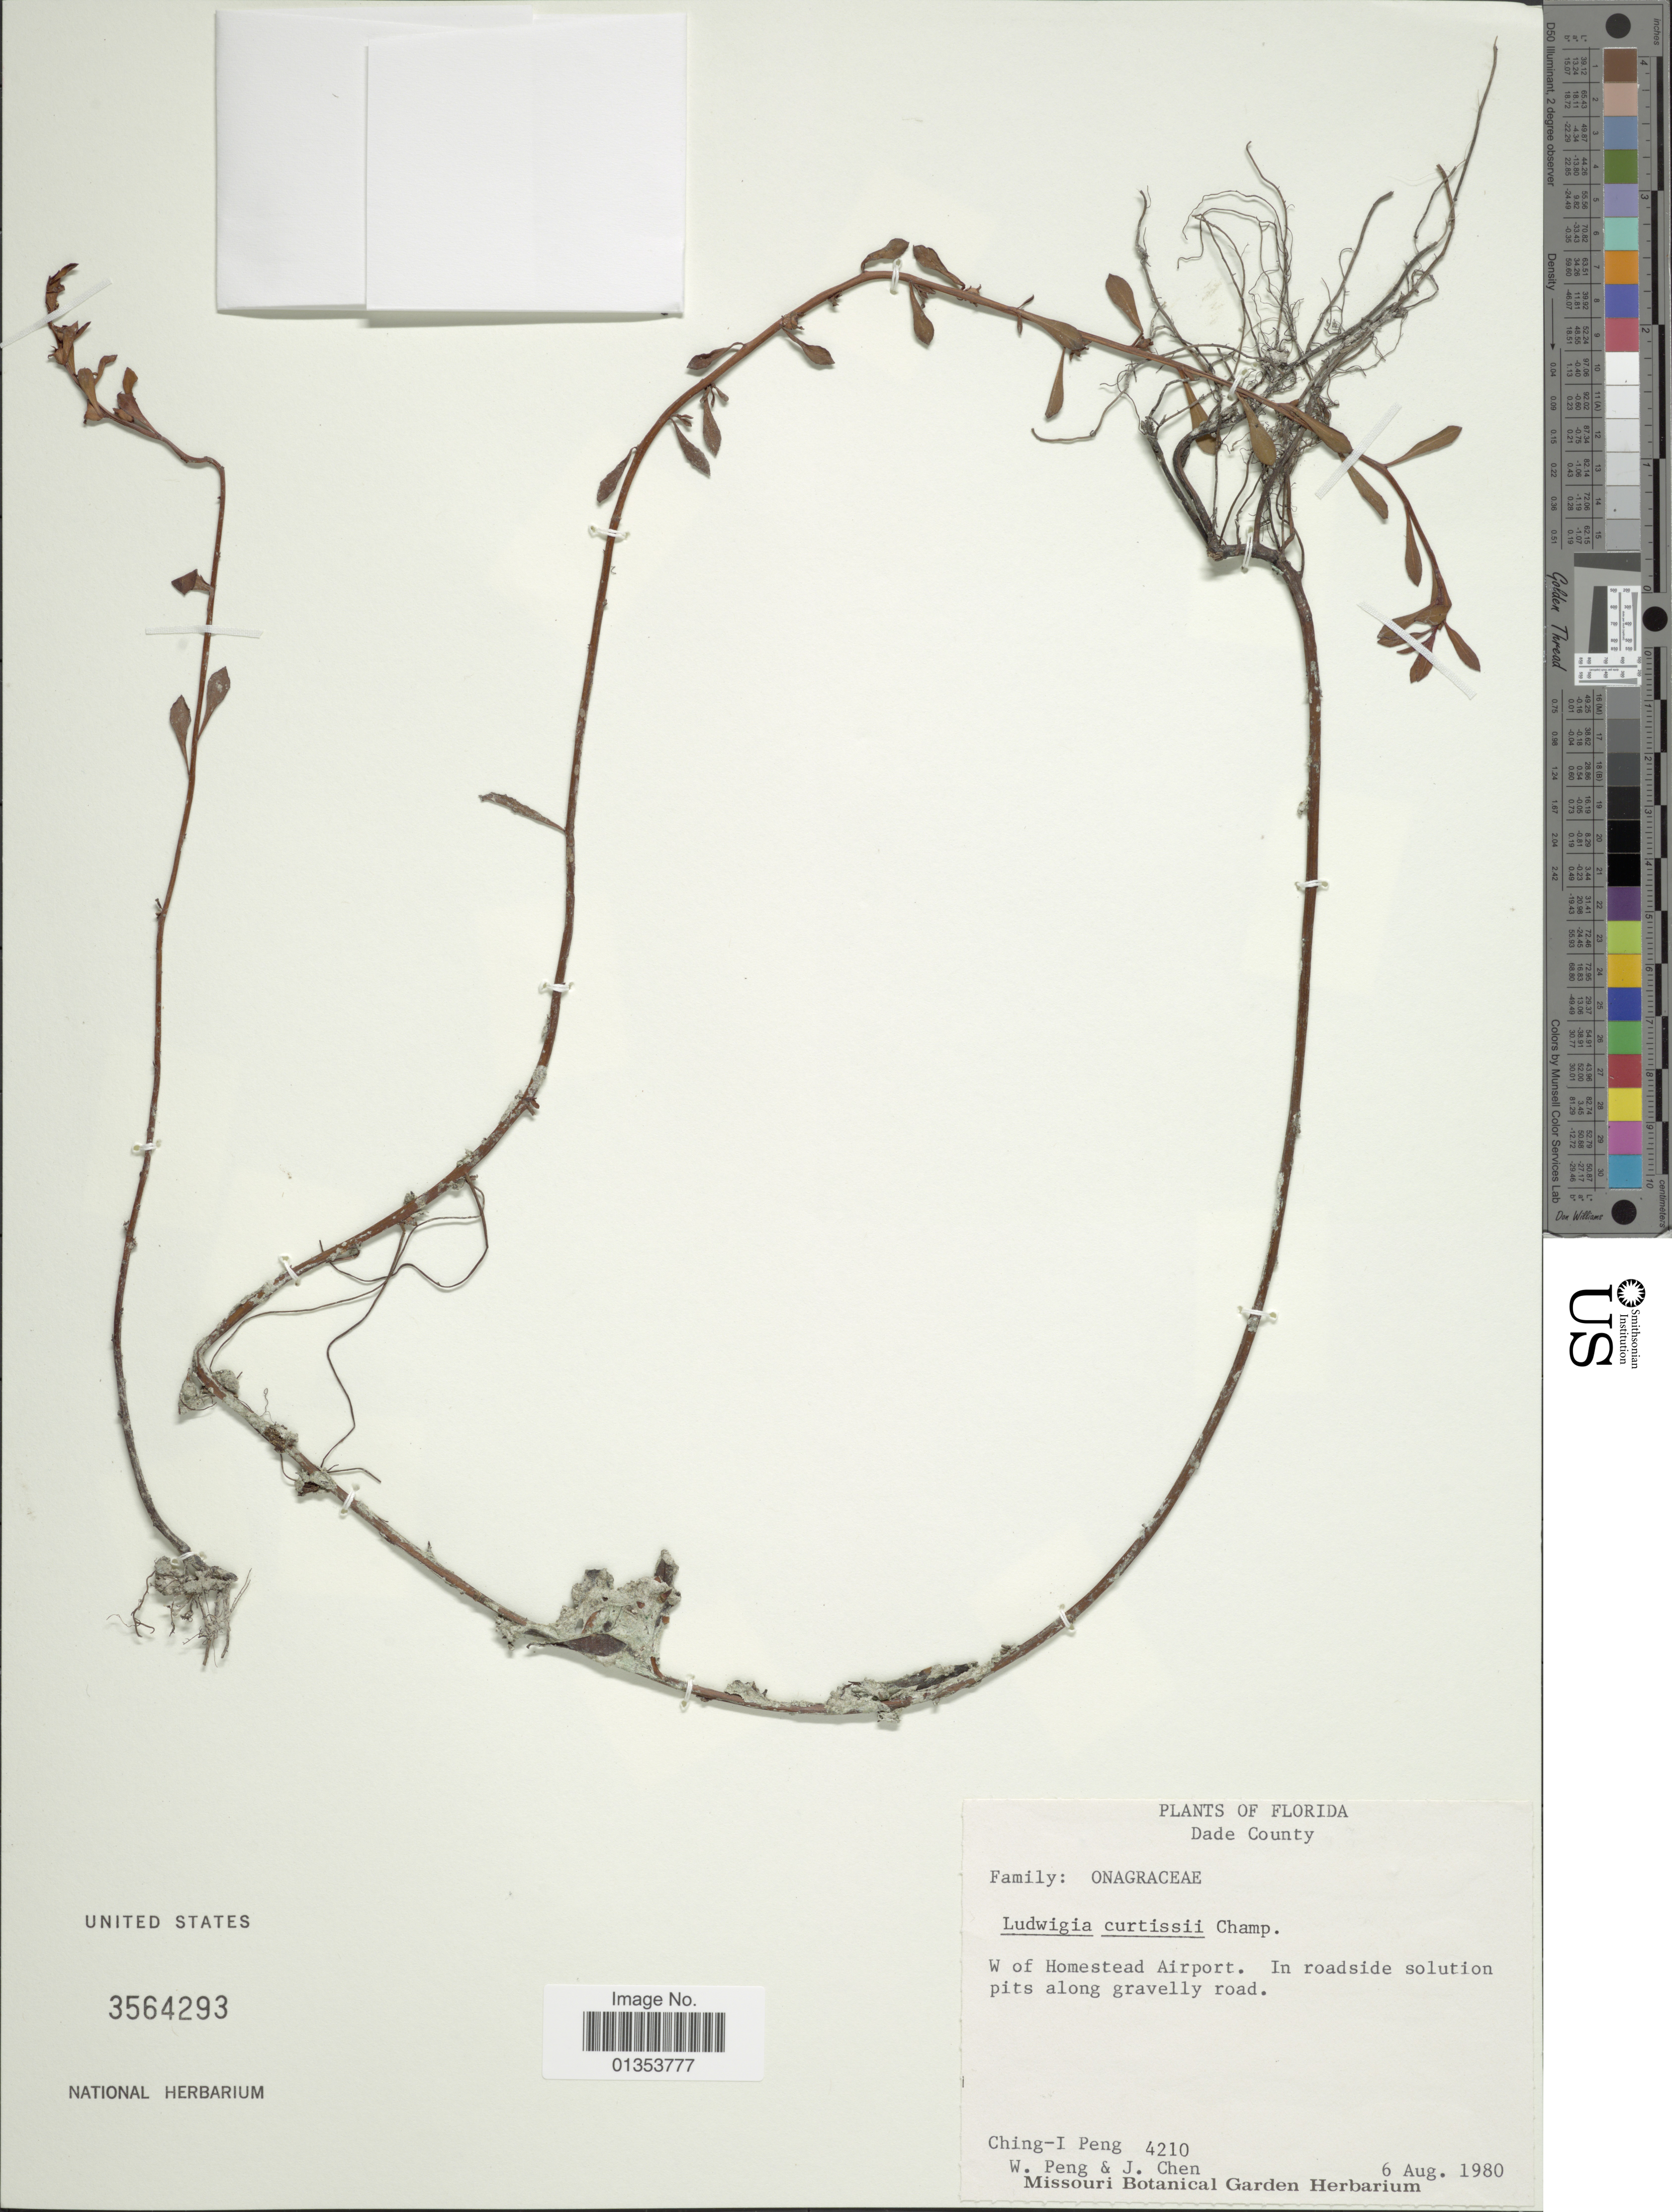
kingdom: Plantae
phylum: Tracheophyta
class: Magnoliopsida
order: Myrtales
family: Onagraceae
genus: Ludwigia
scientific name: Ludwigia curtissii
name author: Chapm.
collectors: C.-I Peng, W. Peng & J. Chen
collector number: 4210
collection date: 1980-08-06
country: United States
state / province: Florida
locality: Dade County, W of Homestead Airport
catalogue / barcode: US 3564293